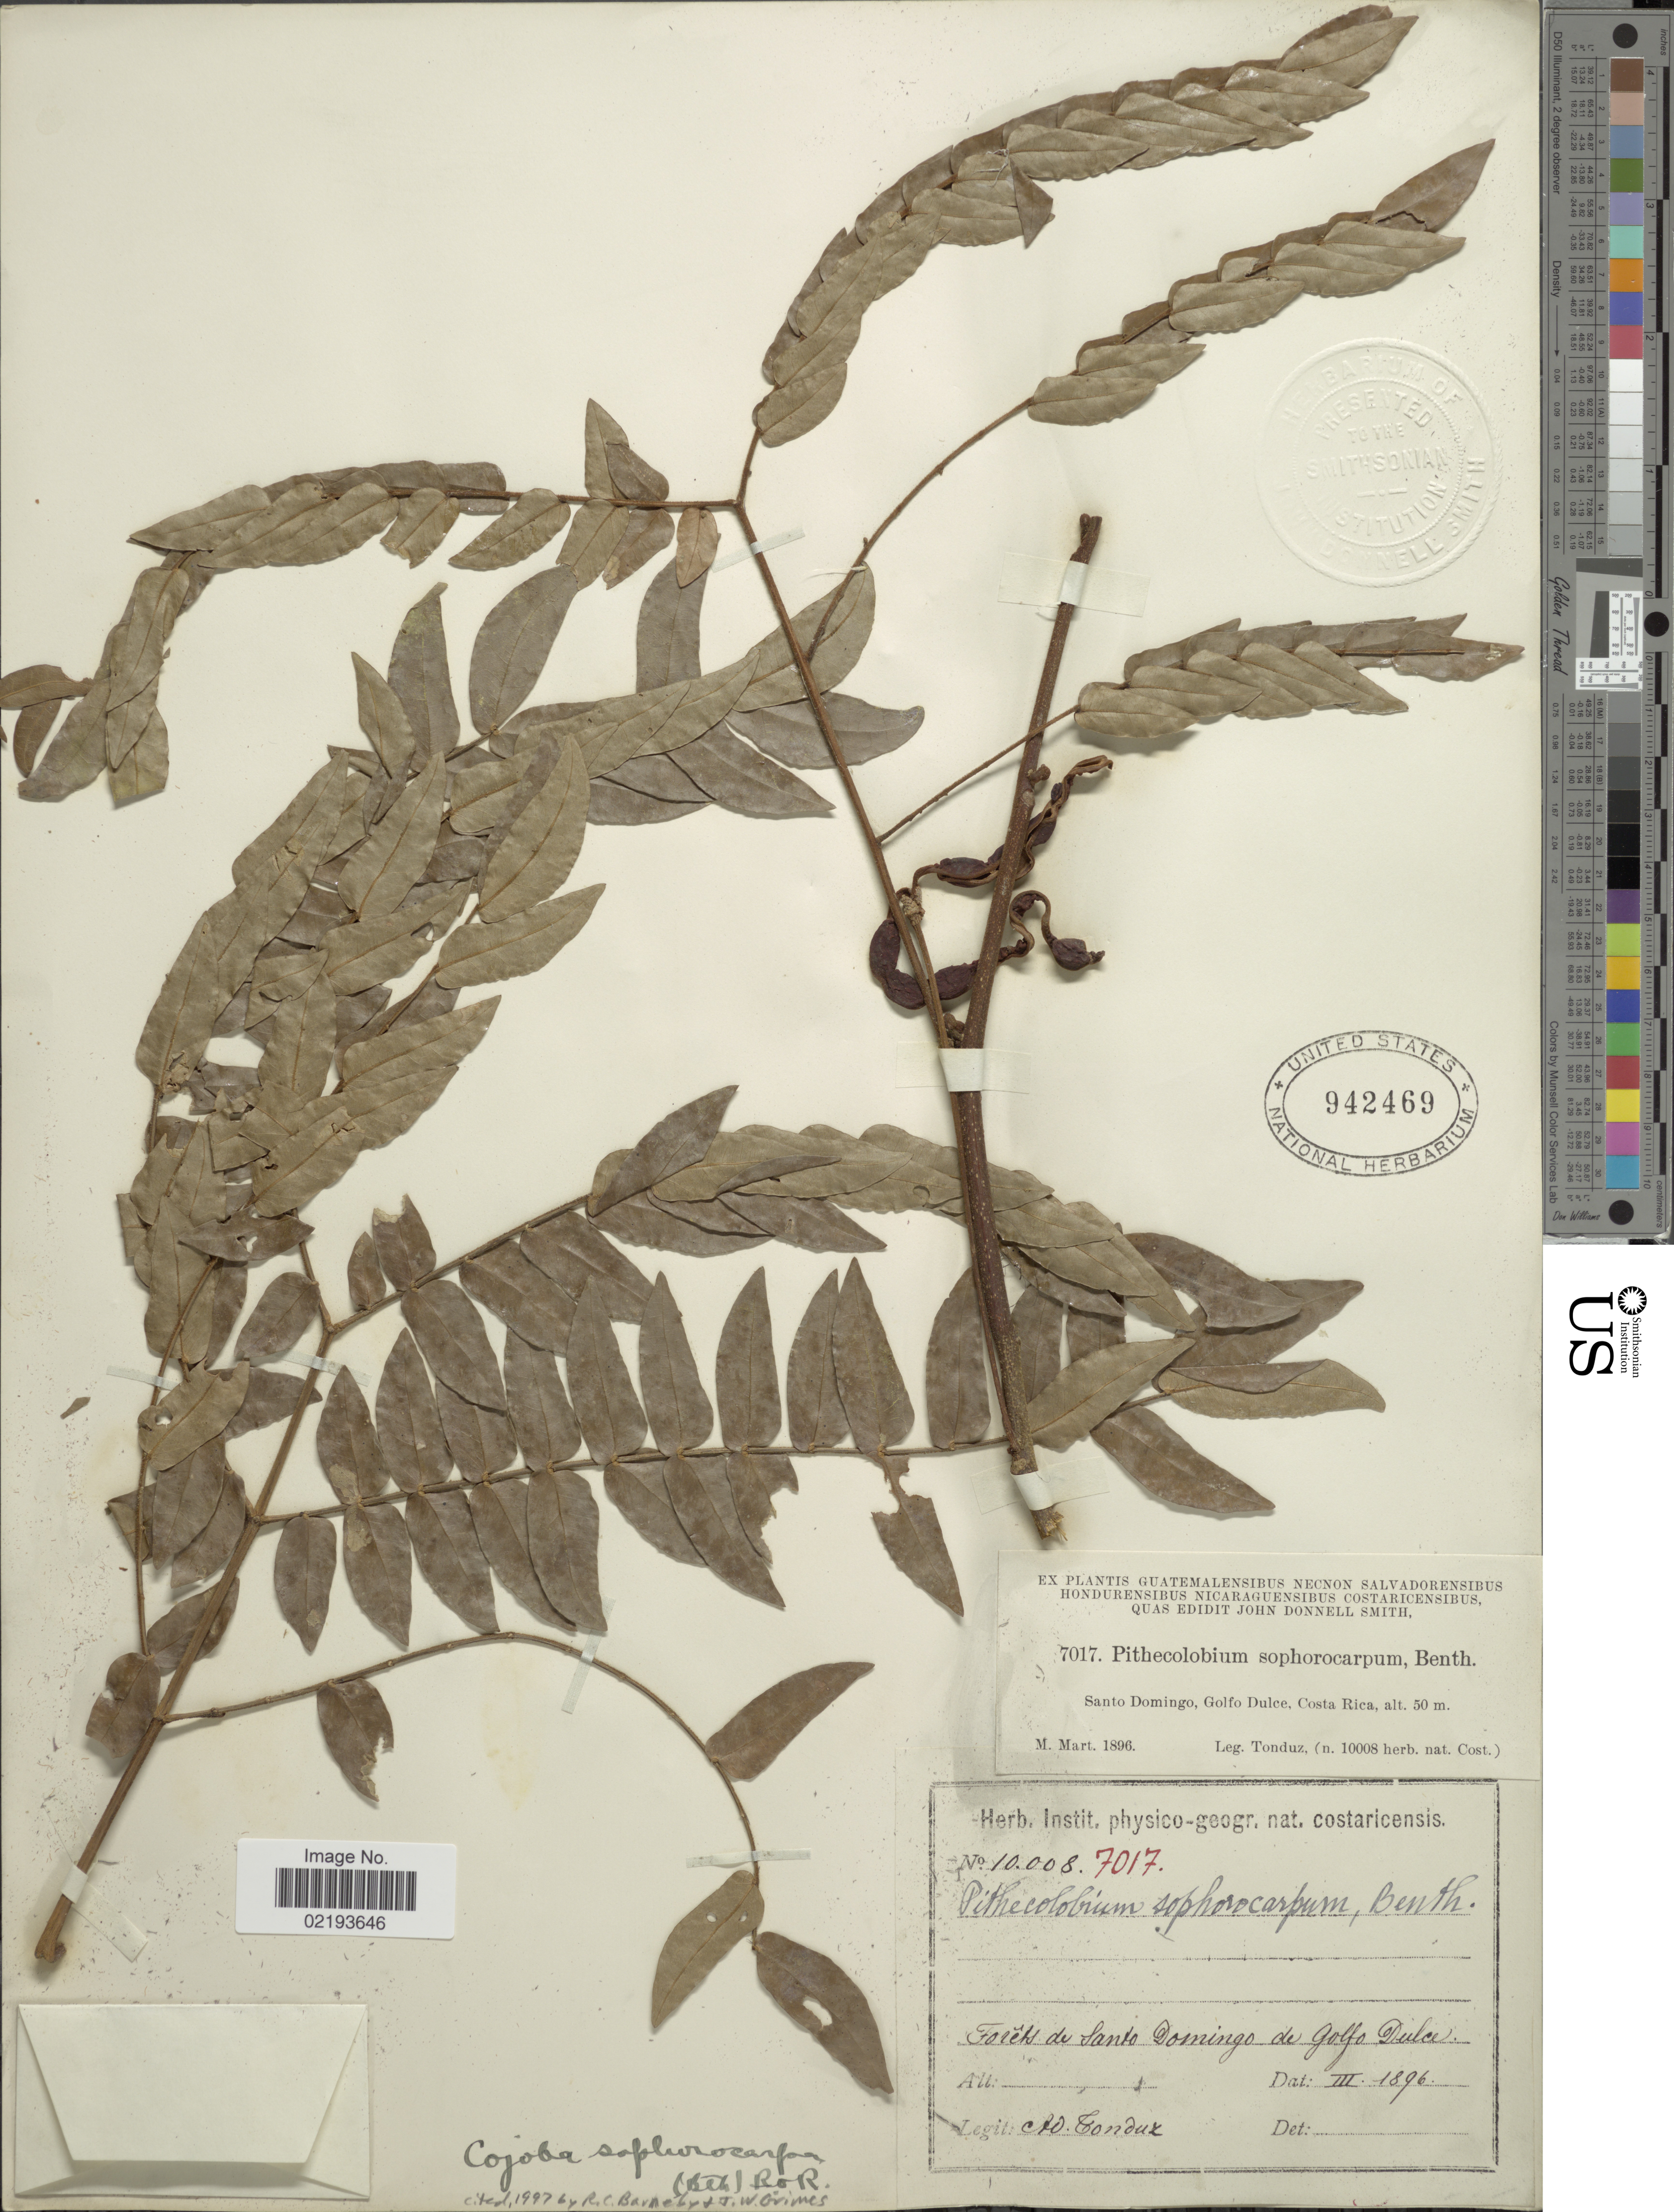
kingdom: Plantae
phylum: Tracheophyta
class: Magnoliopsida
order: Fabales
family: Fabaceae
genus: Cojoba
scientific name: Cojoba sophorocarpa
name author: (Benth.) Britton & Rose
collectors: A. Tonduz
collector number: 7017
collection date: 1896-03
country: Costa Rica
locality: Santo Domingo, Golfo Dulce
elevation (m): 50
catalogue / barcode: US 942469